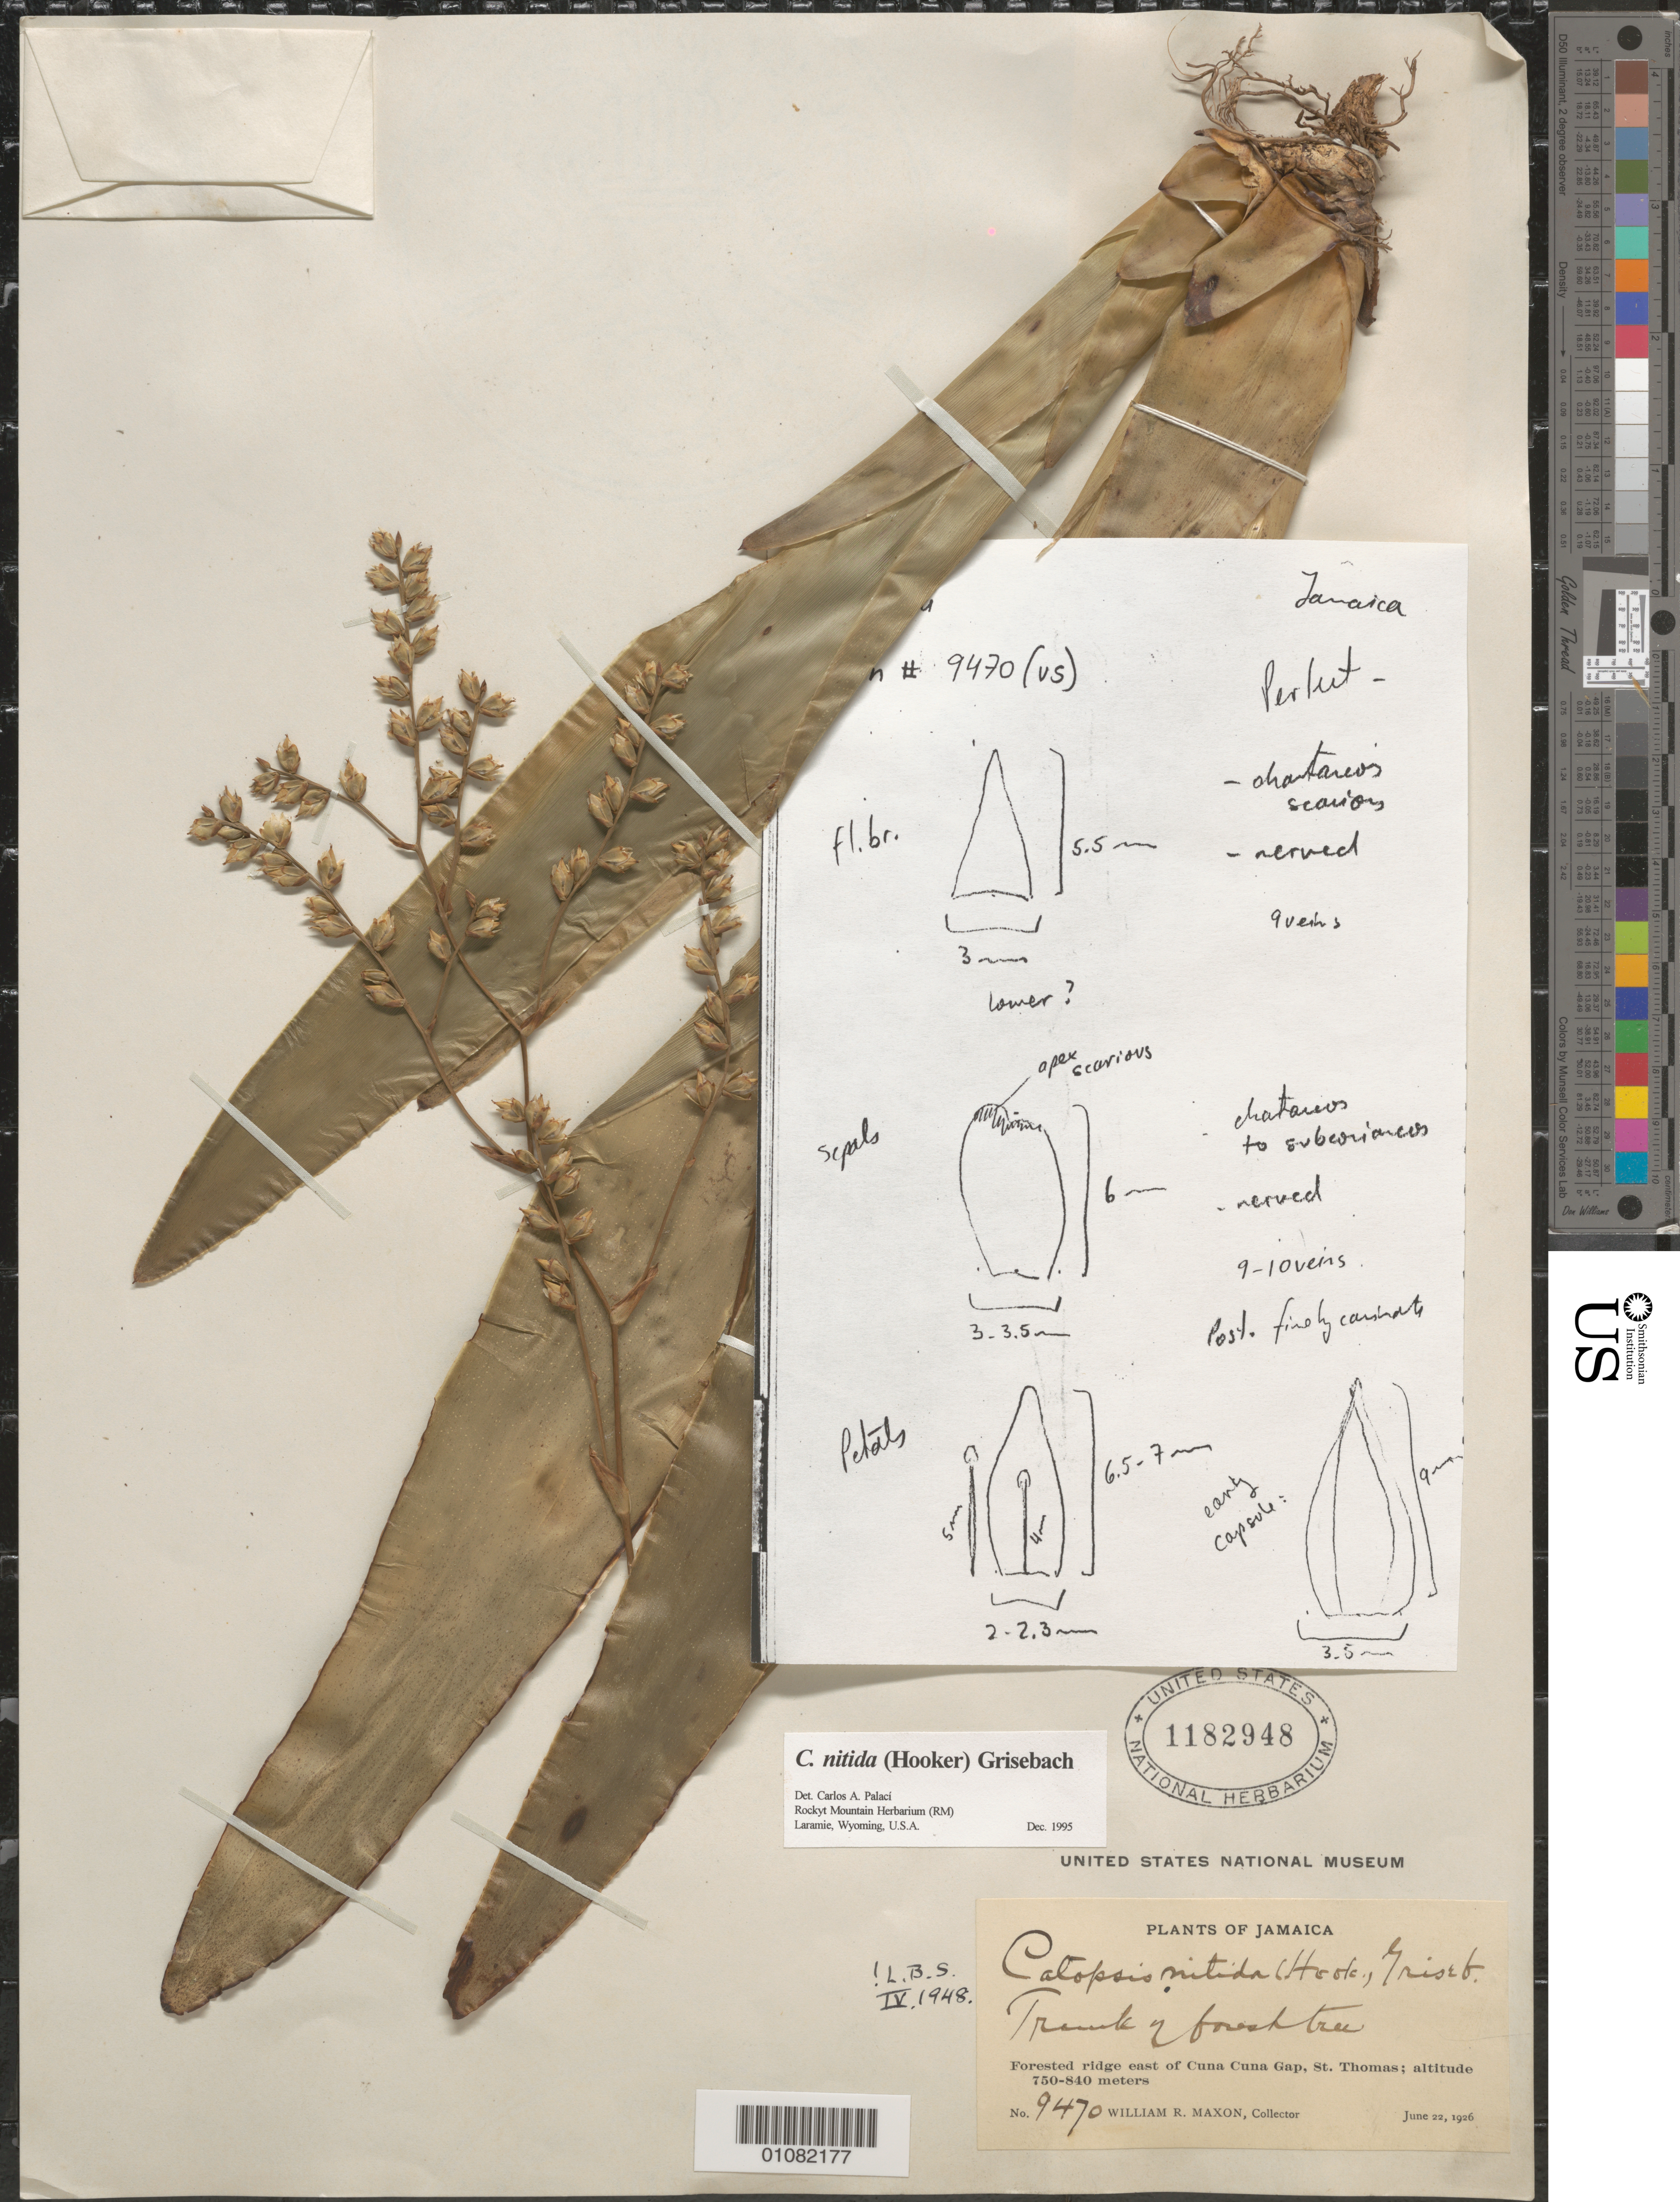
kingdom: Plantae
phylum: Tracheophyta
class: Liliopsida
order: Poales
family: Bromeliaceae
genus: Catopsis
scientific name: Catopsis nitida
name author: (Hook.) Griseb.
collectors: W. R. Maxon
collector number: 9470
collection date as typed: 22 Jun 1926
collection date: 1926-06-22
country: Jamaica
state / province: Saint Thomas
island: Jamaica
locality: Forested ridge E of Cuna Cuna Gap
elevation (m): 750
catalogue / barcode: US 1182948